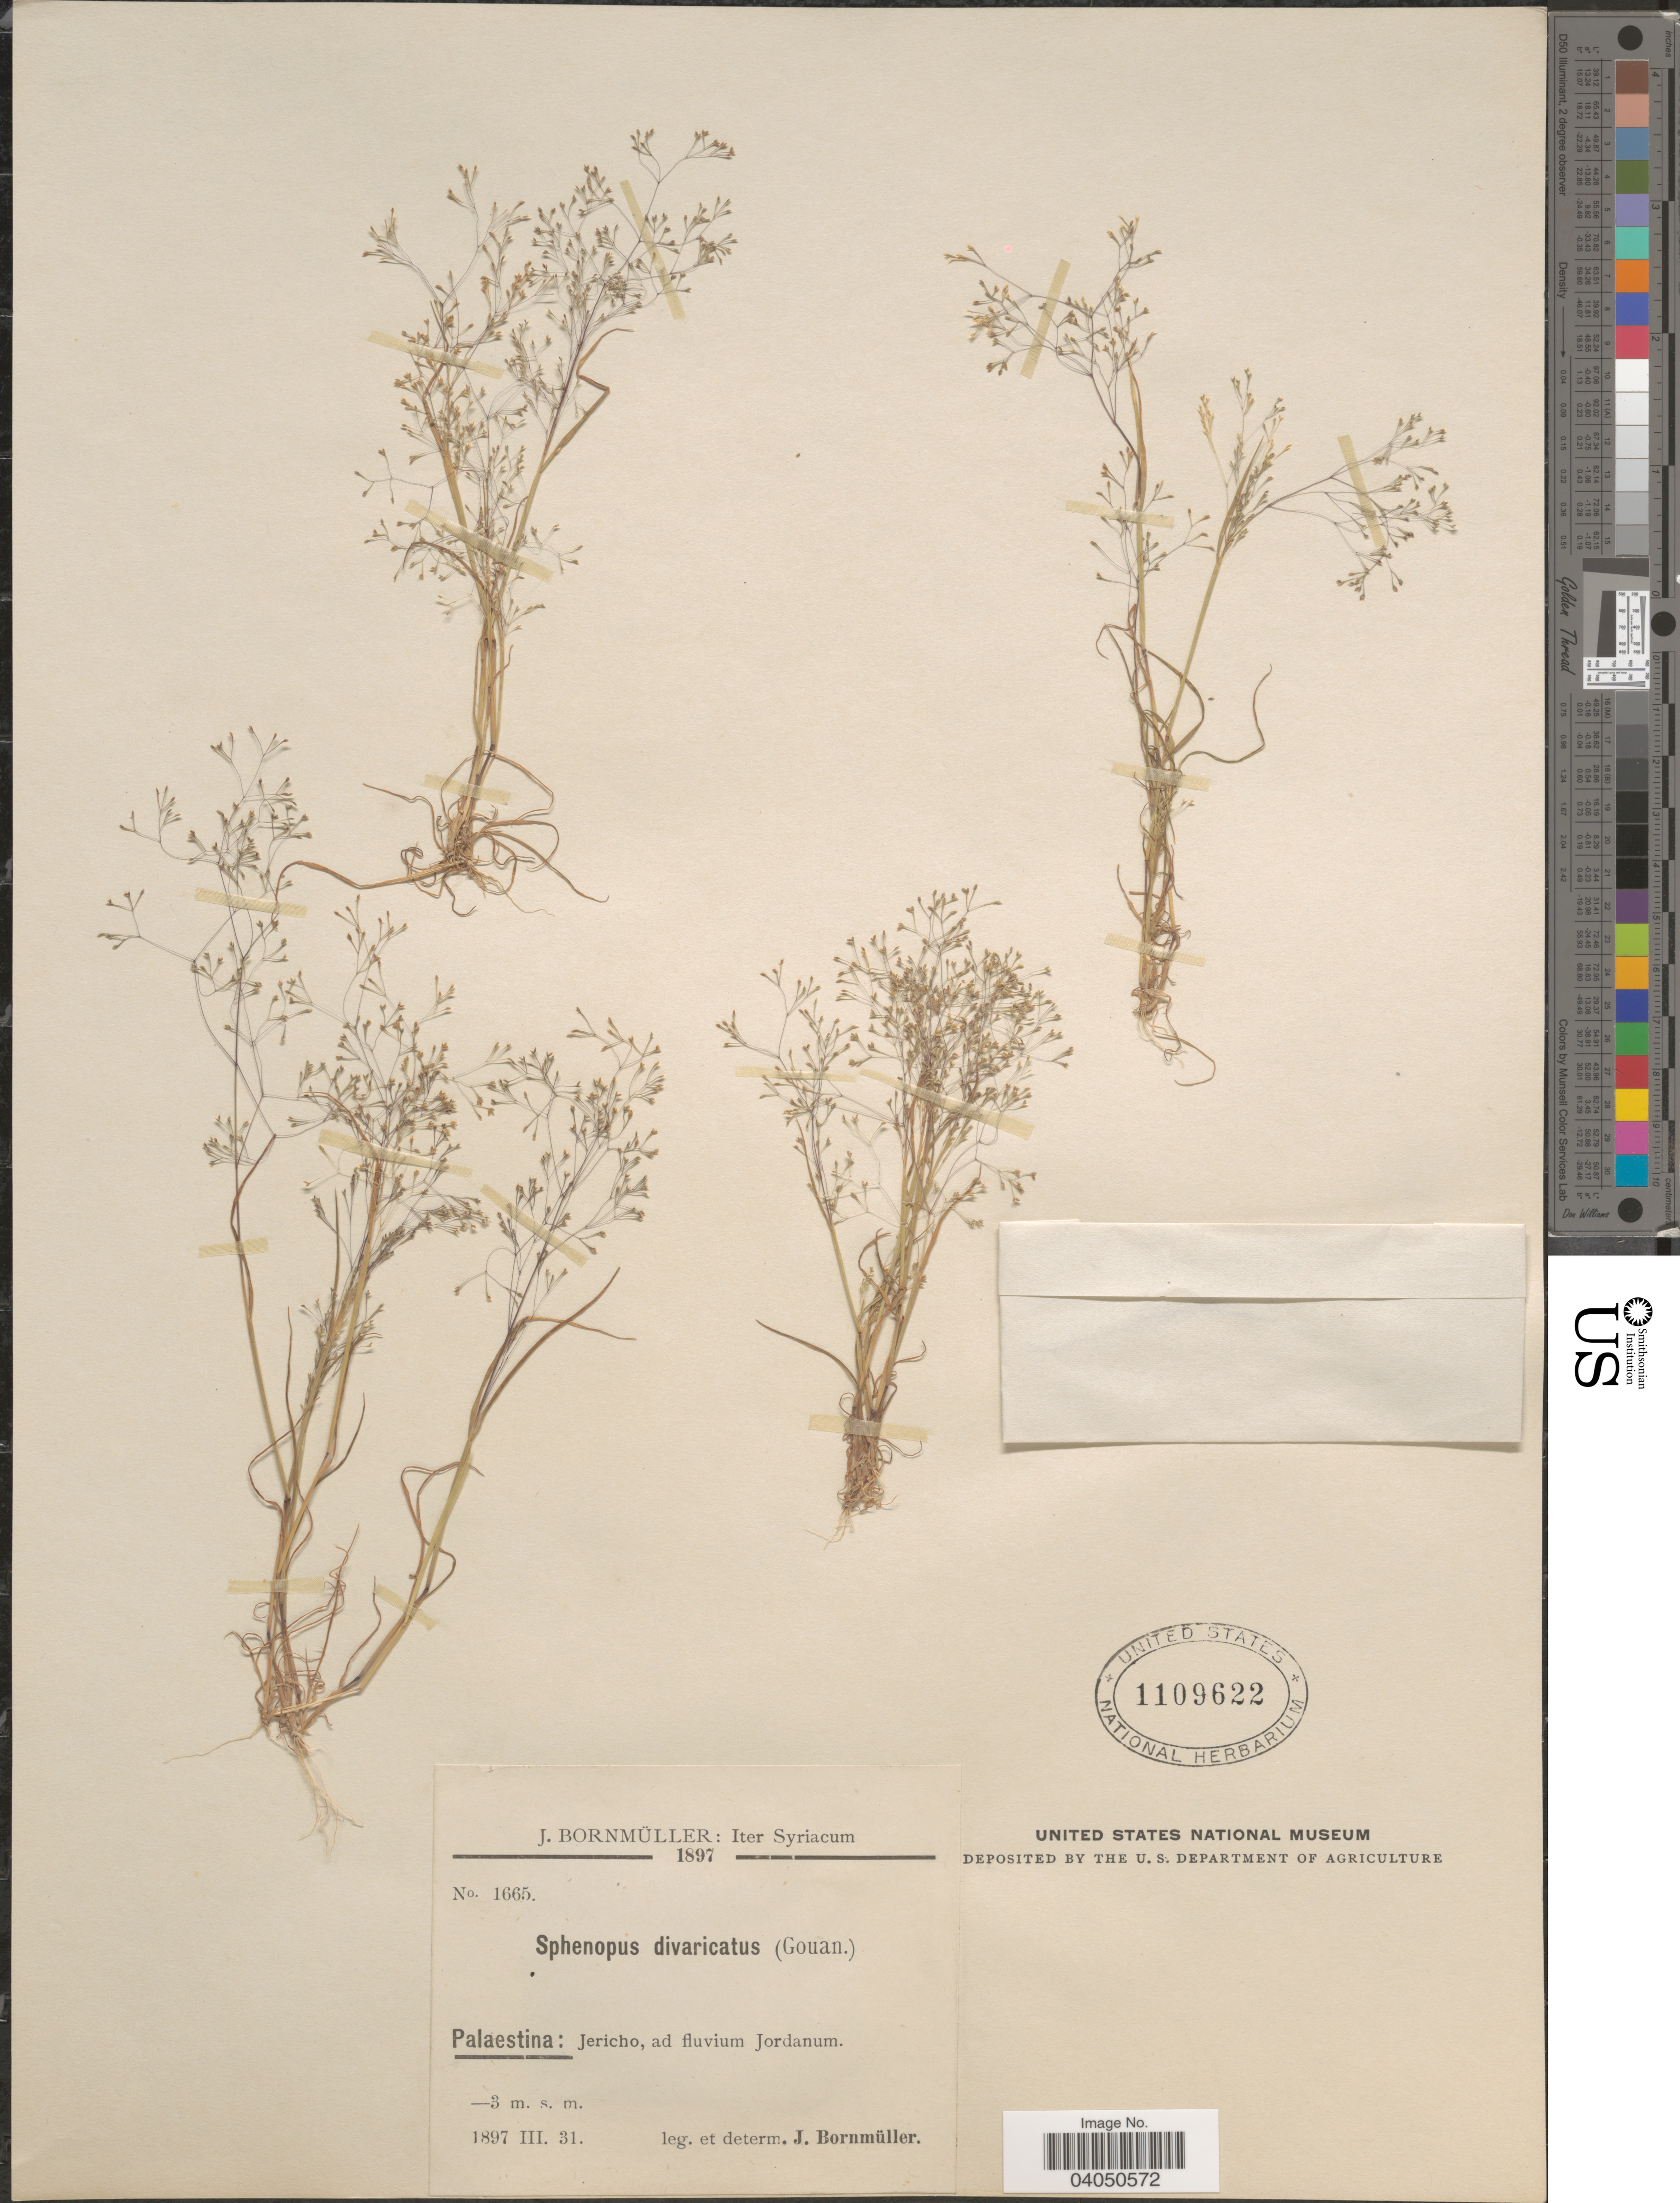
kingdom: Plantae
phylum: Tracheophyta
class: Liliopsida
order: Poales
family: Poaceae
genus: Sphenopus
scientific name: Sphenopus divaricatus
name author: (Gouan) Rchb.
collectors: J. Bornmüller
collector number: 1665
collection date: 1897-03-31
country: Syria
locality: Iter Syriacum. Palaestina: Jericho, ad fluvium Jordanum.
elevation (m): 3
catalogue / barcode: US 1109622